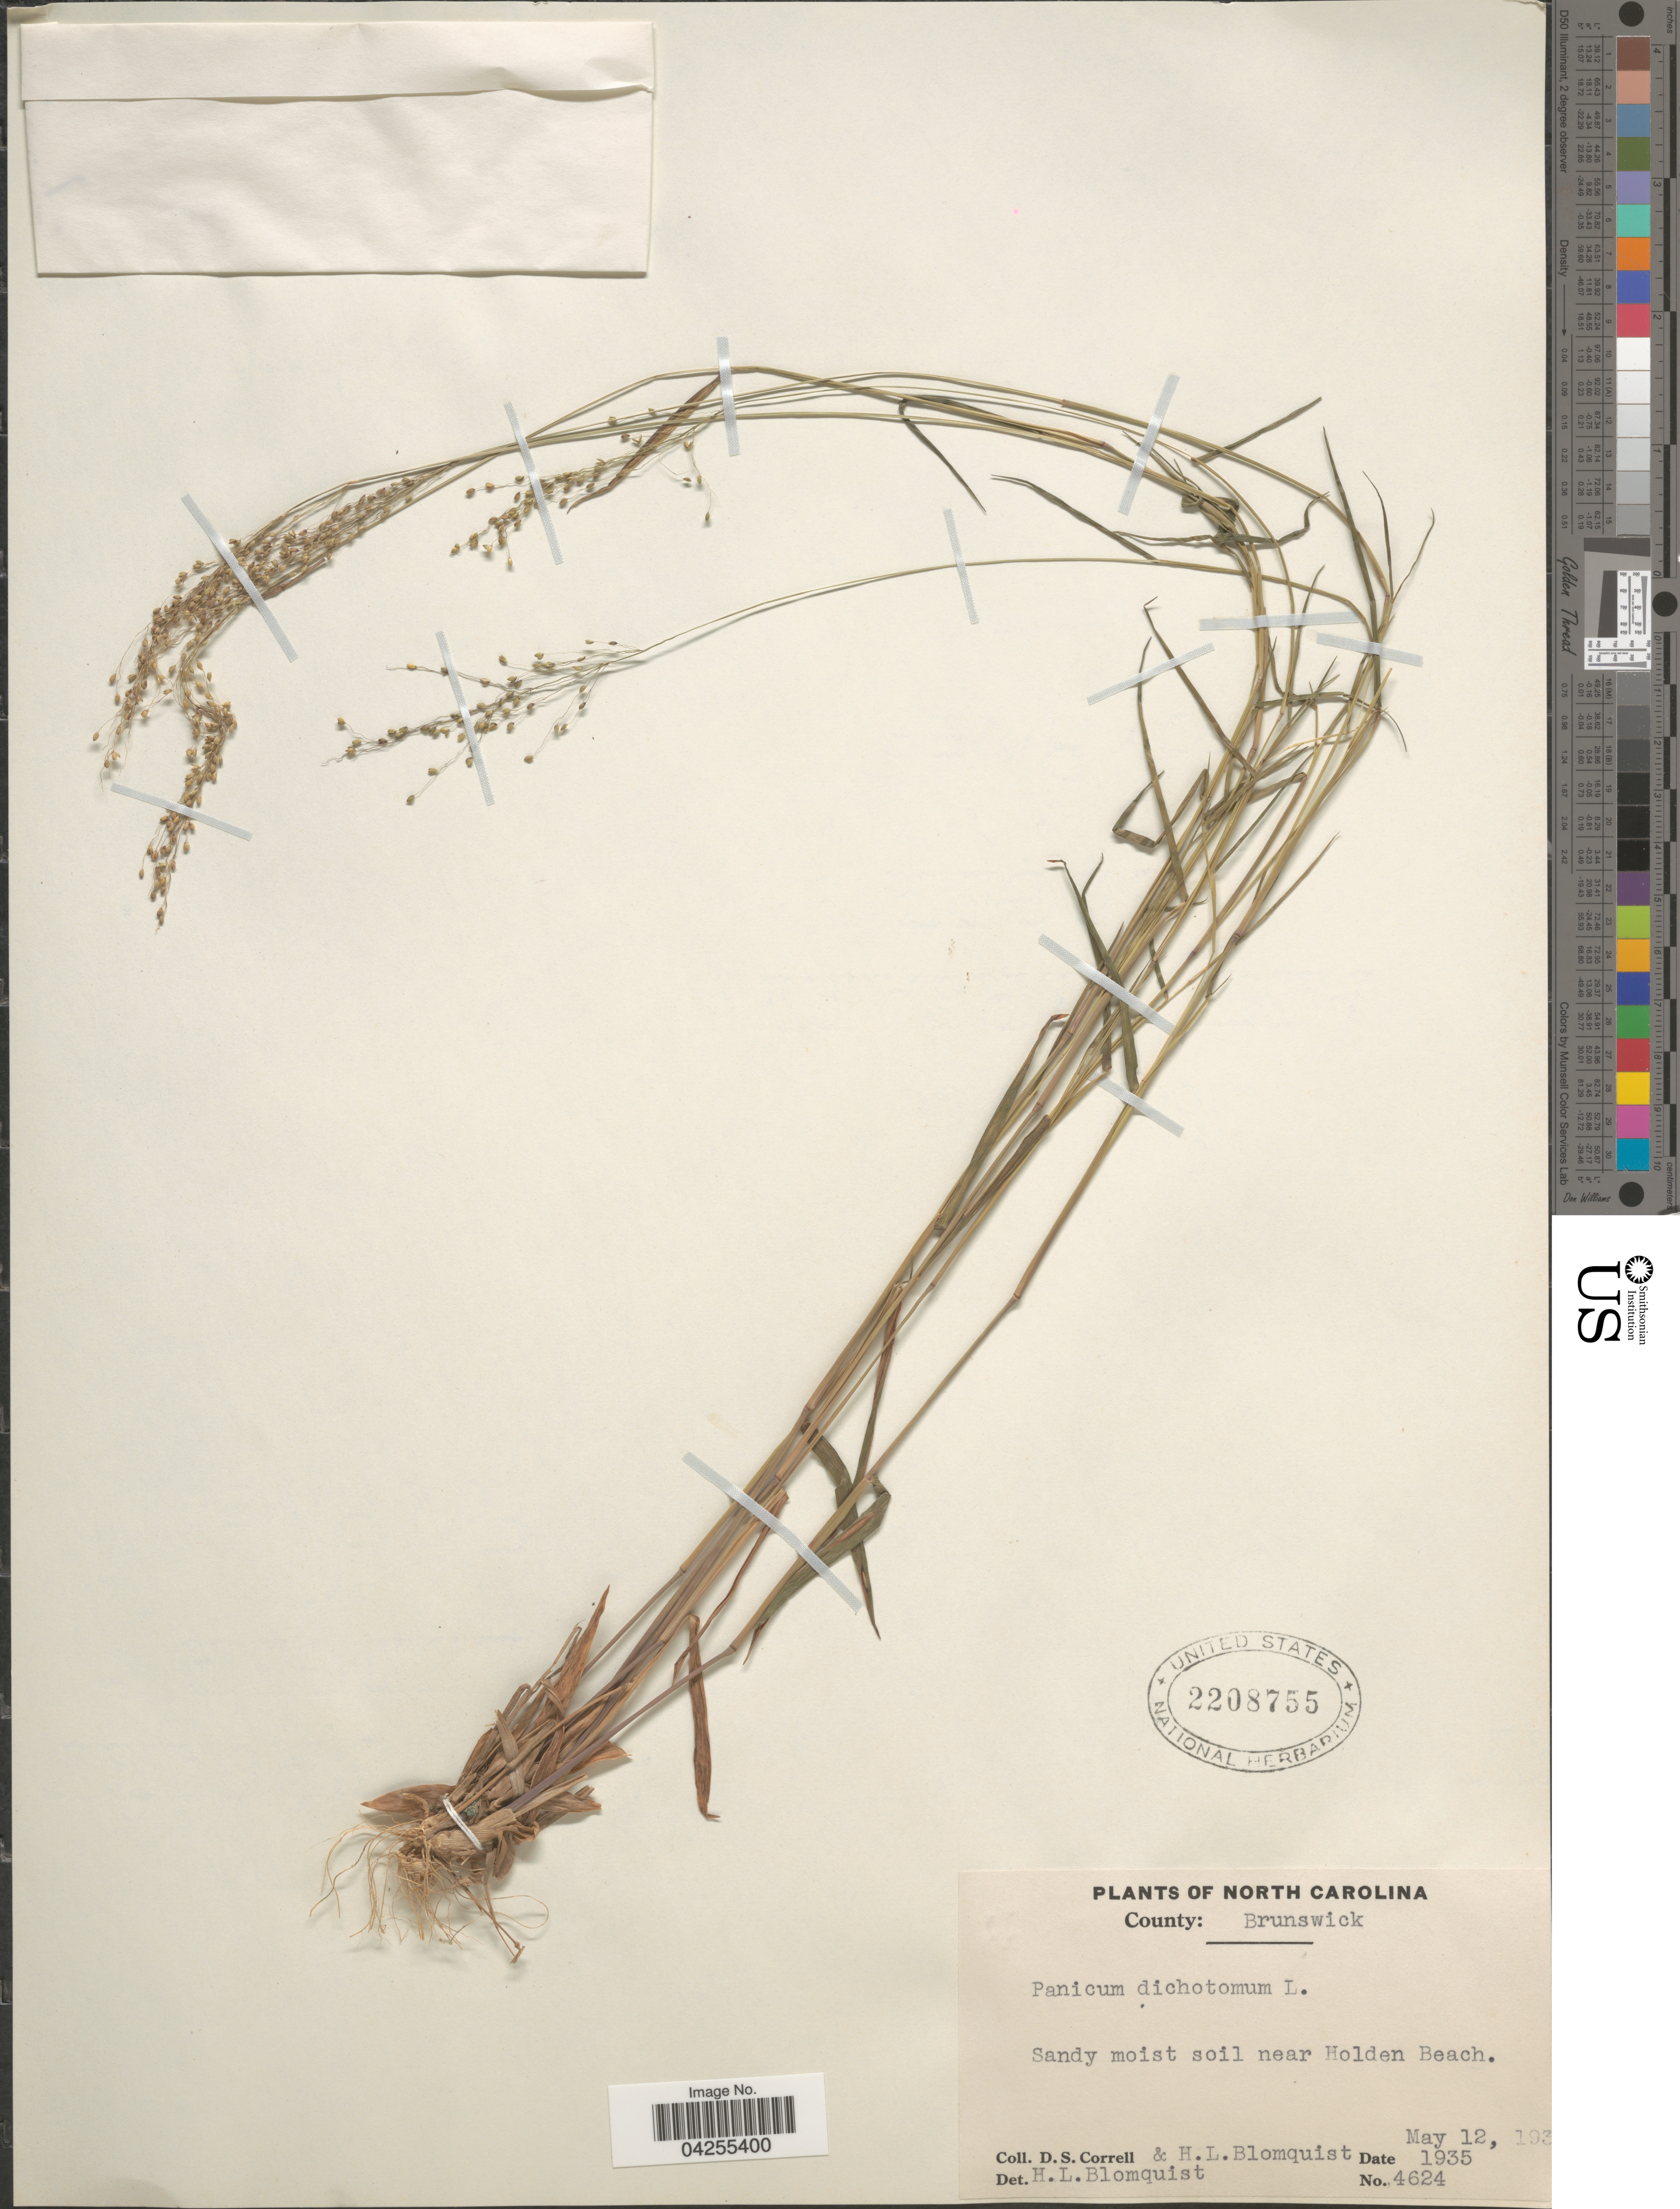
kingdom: Plantae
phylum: Tracheophyta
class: Liliopsida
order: Poales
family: Poaceae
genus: Dichanthelium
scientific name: Dichanthelium dichotomum var. dichotomum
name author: (L.) Gould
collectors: D. S. Correll & H. Blomquist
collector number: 4624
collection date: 1935-05-12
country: United States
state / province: North Carolina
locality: County: Brunswick. Sandy moist soil near Holden Beach.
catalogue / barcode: US 2208755